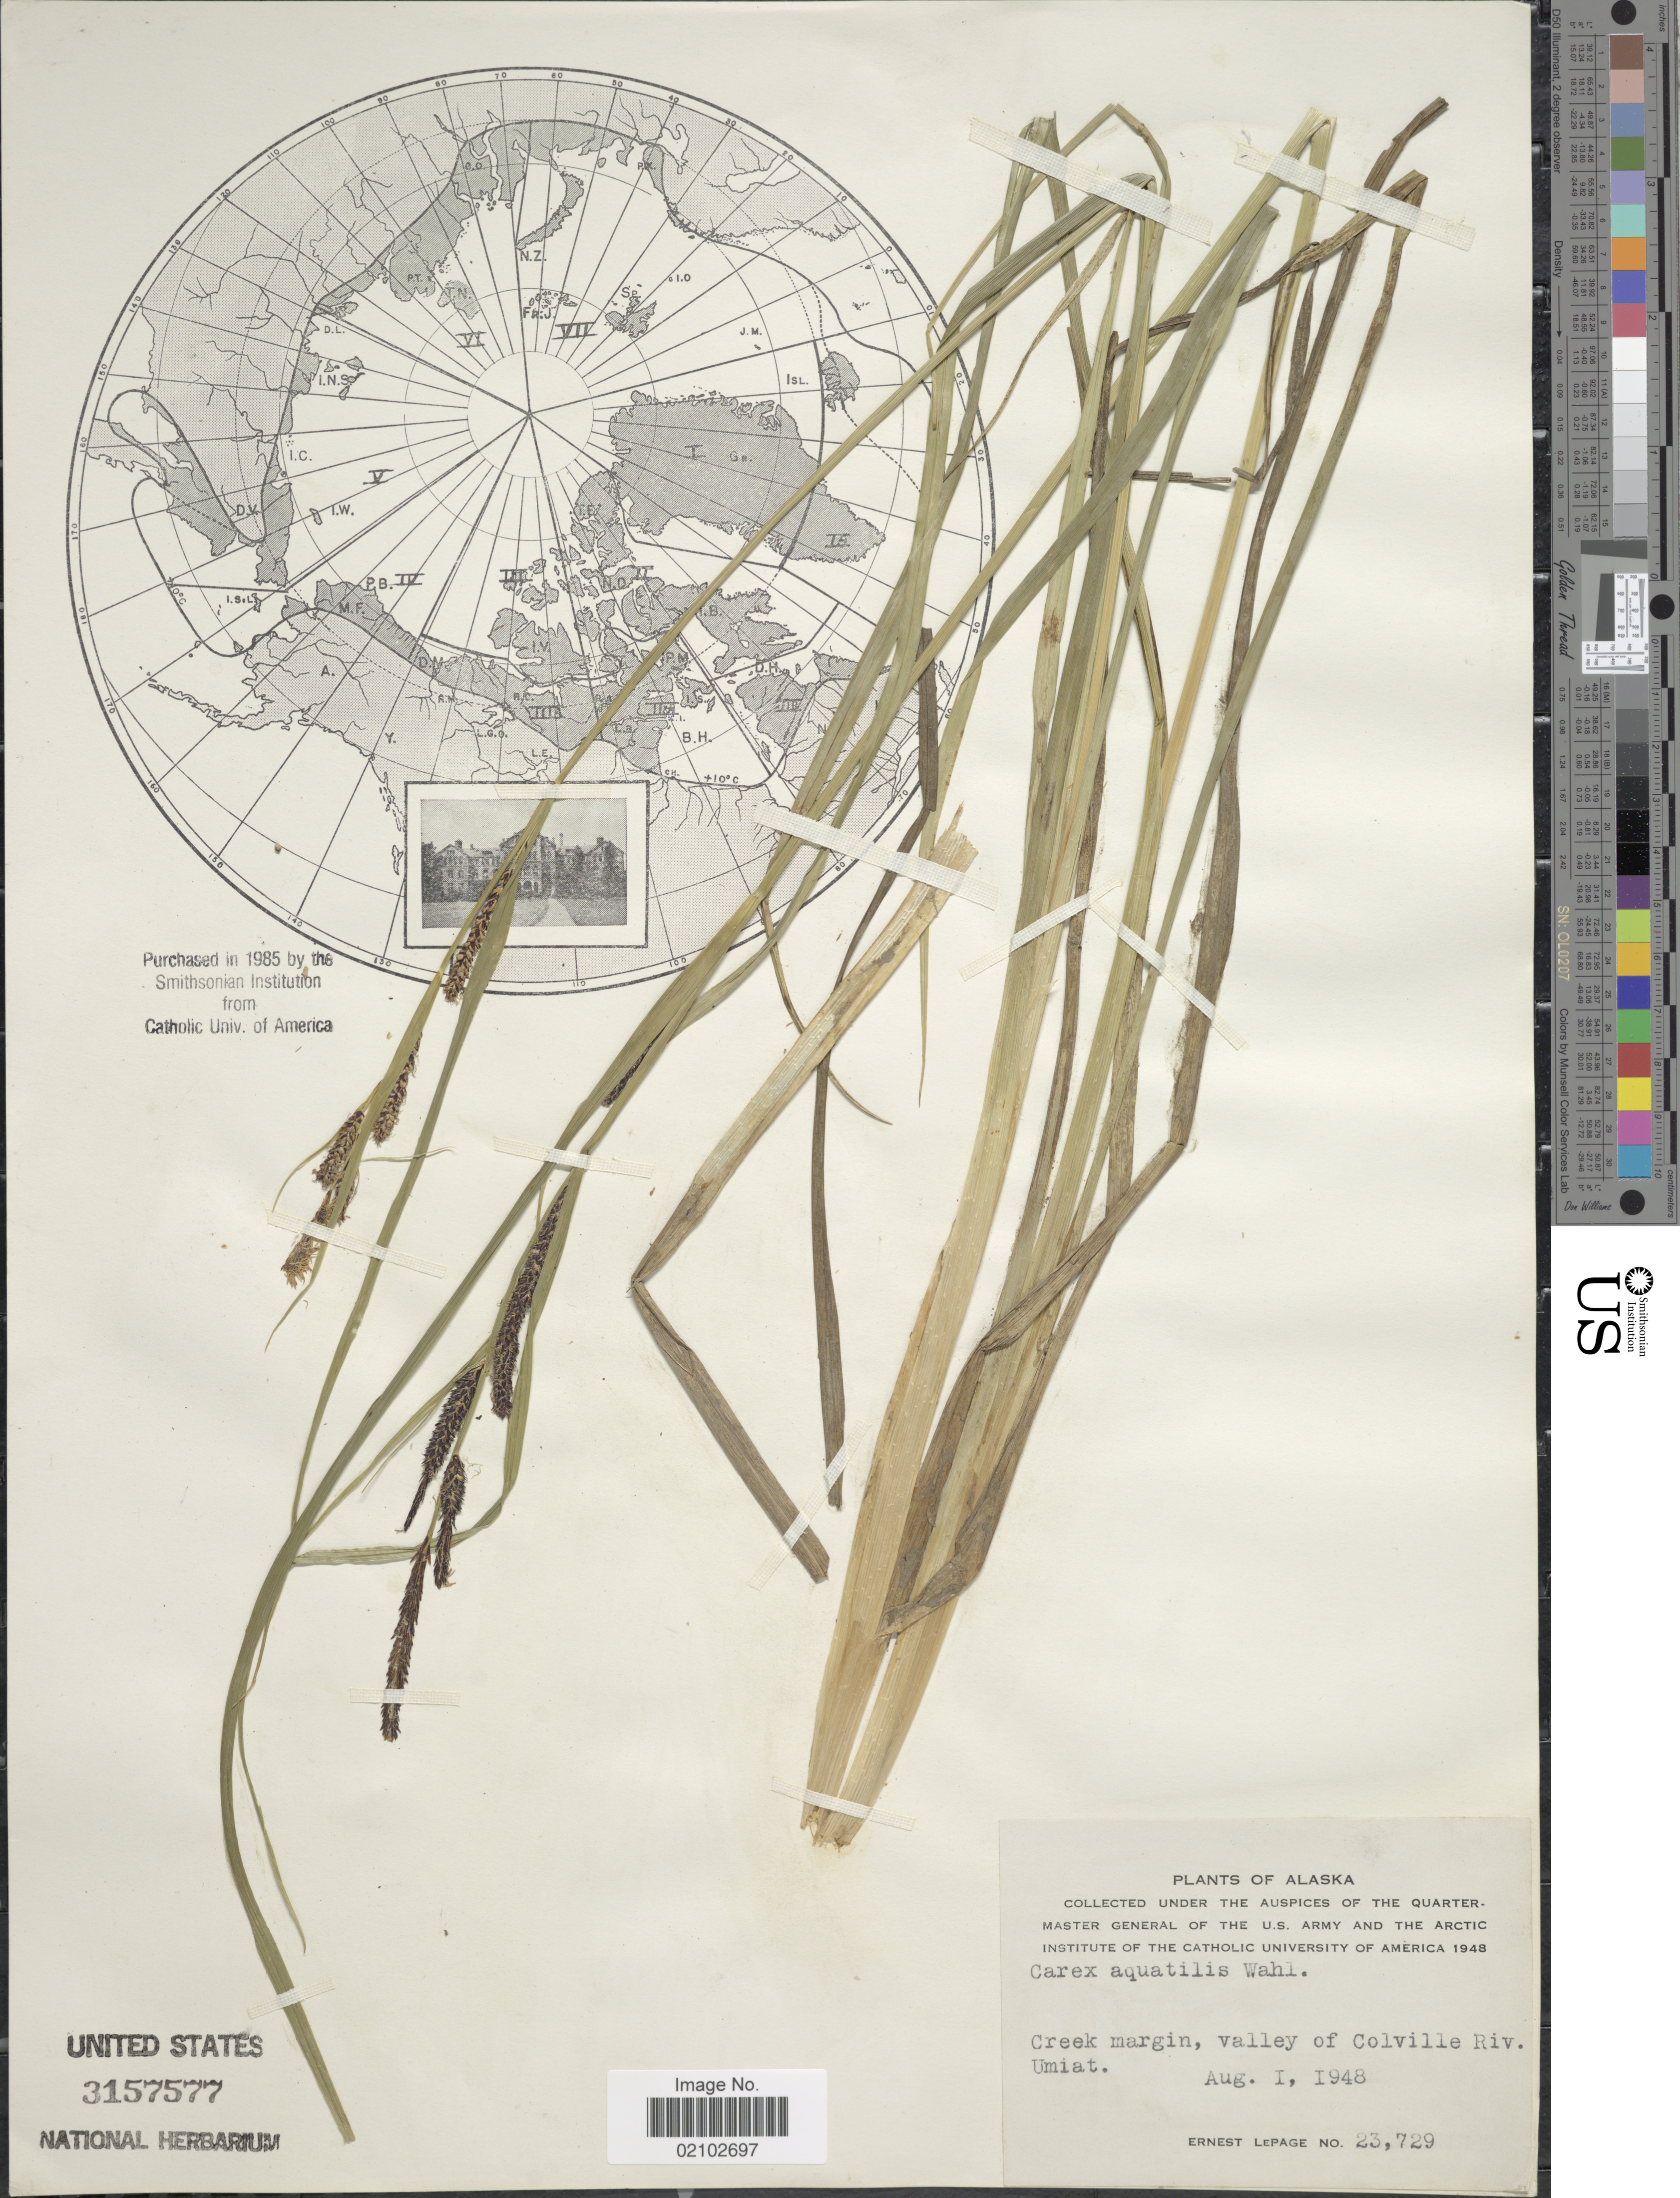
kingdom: Plantae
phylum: Tracheophyta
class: Liliopsida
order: Poales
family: Cyperaceae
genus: Carex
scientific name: Carex aquatilis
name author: Wahlenb.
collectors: E. Lepage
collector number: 23729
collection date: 1948-08-01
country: United States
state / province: Alaska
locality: Creek margin, valley of Coville Riv. Umiat.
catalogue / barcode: US 3157577